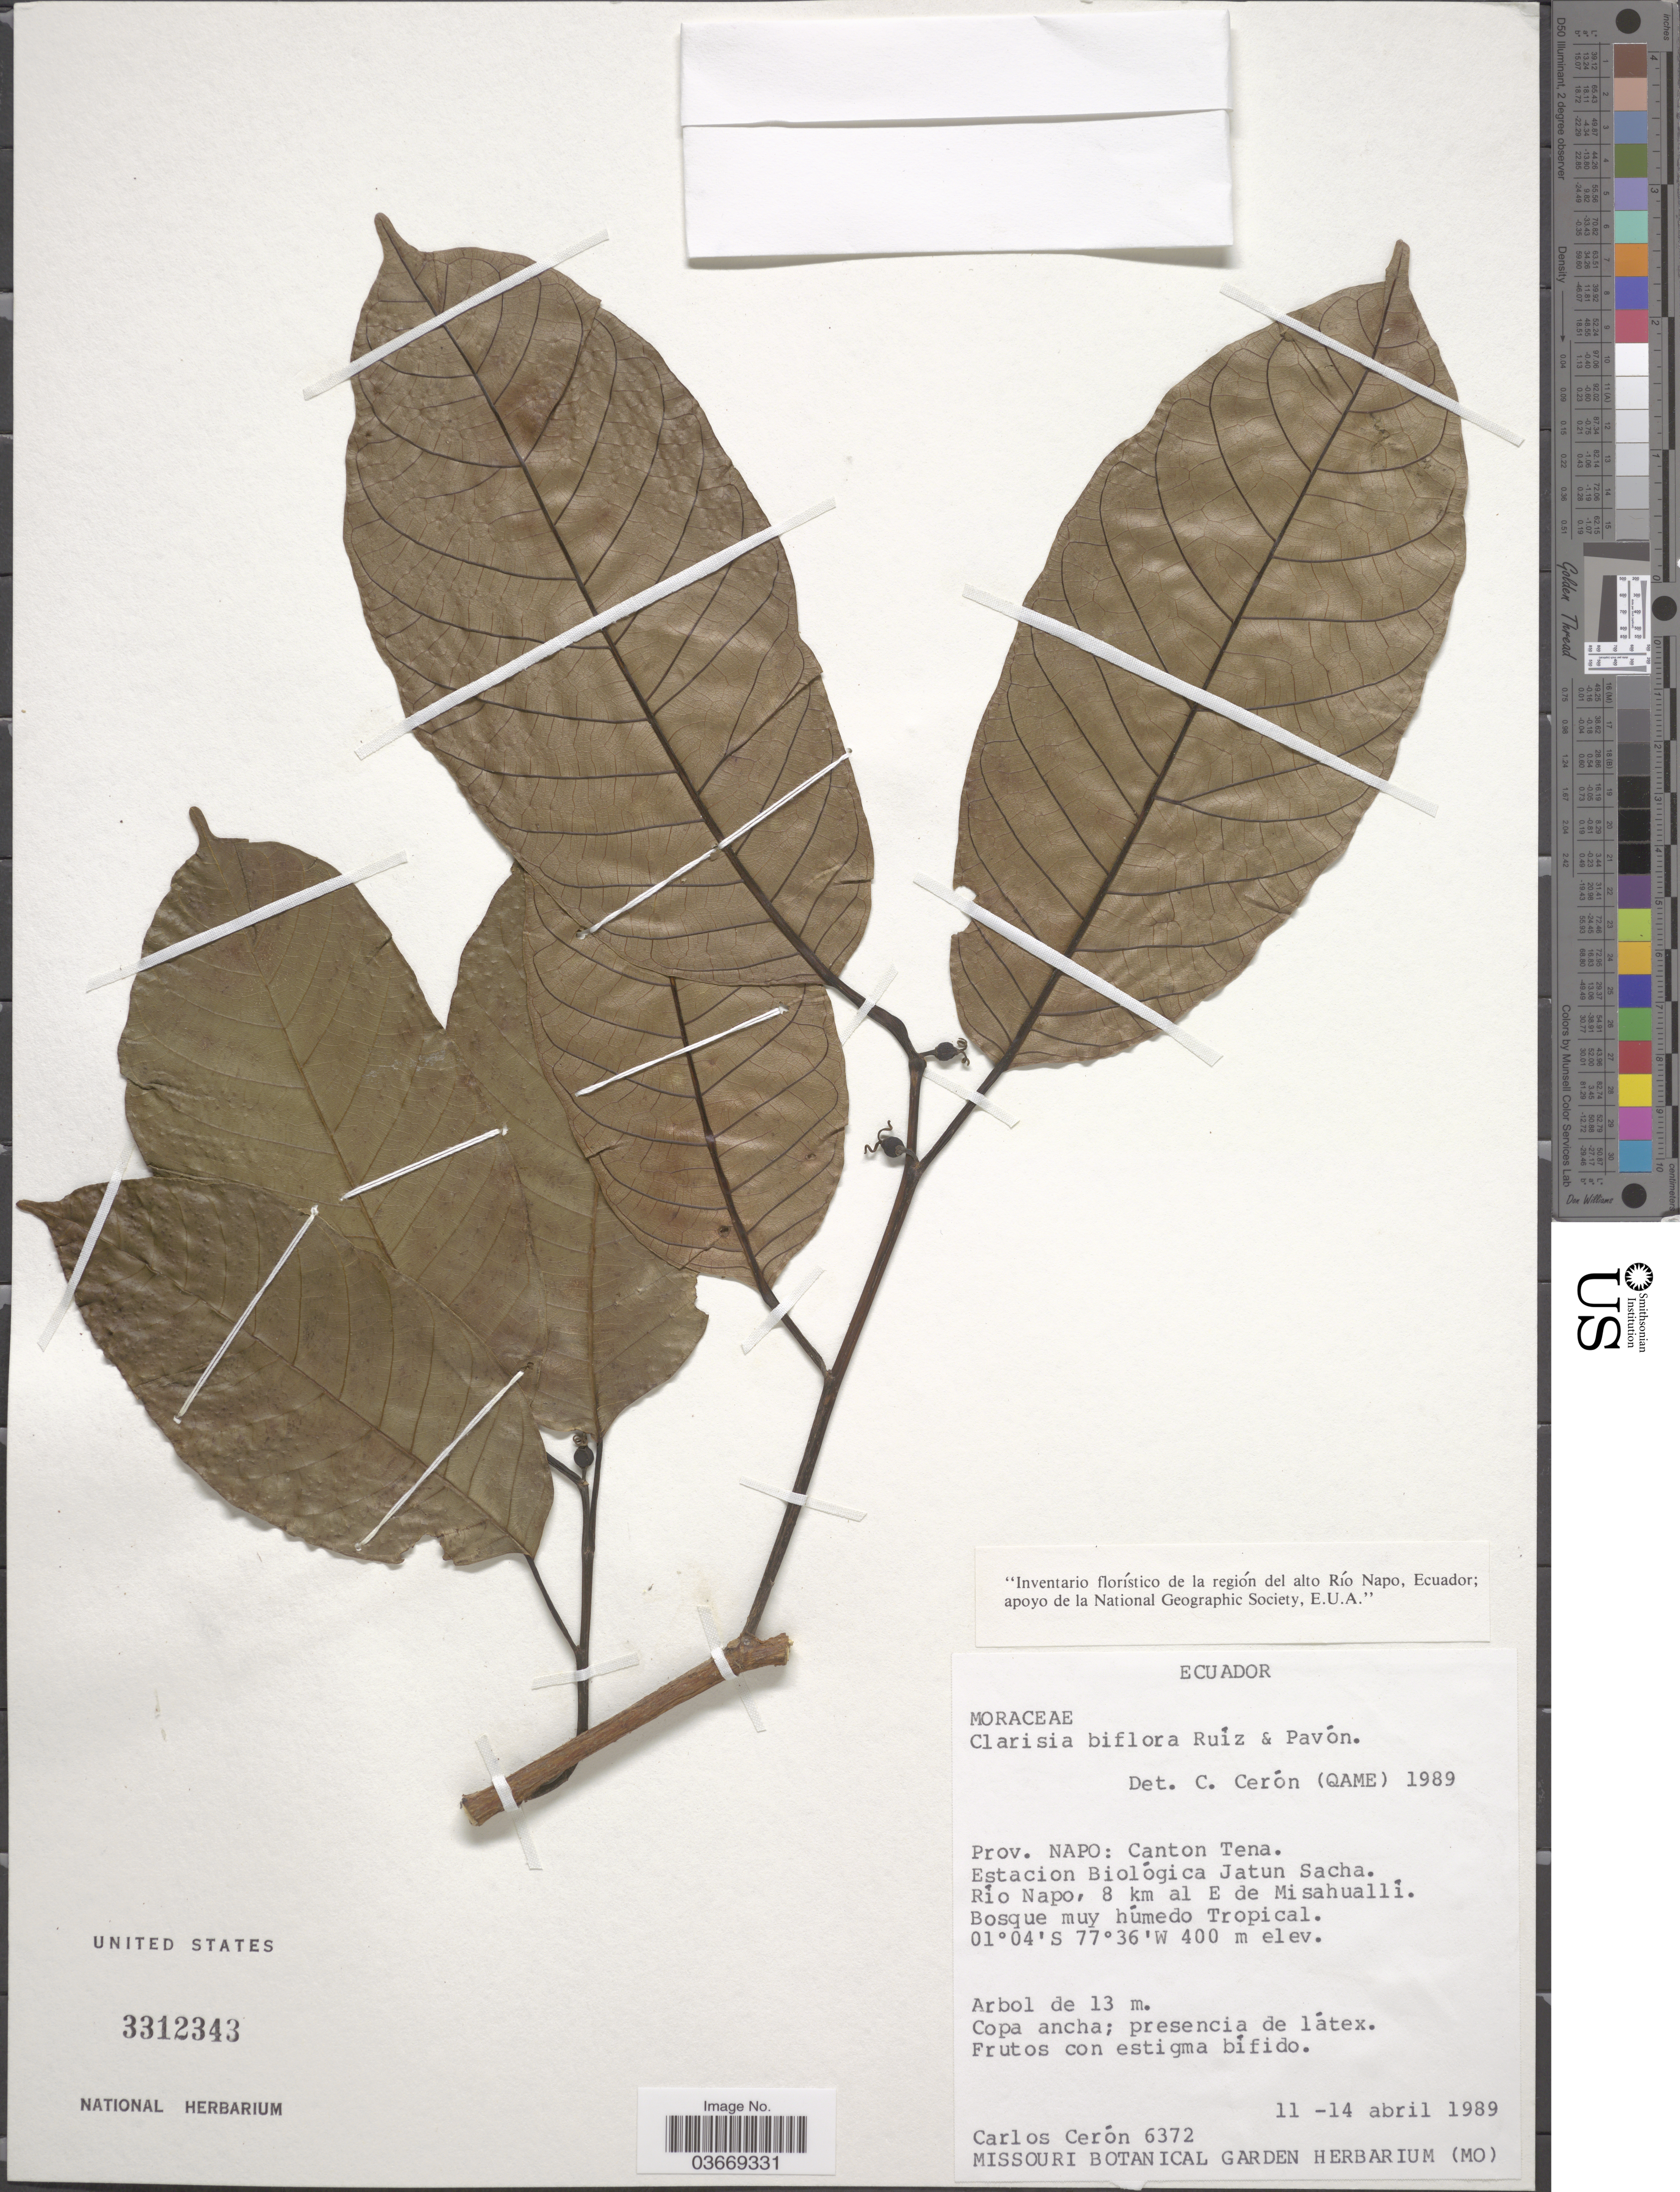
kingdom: Plantae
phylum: Tracheophyta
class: Magnoliopsida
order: Rosales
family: Moraceae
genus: Clarisia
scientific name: Clarisia biflora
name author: Ruiz & Pav.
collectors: C. E. Cerón M.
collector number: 6372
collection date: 1989-04-11/1989-04-14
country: Ecuador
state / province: Napo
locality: Canton Tena. Estacion Biológica Jatun Sacha. Río Napo, 8 km al E de Misahuallí. Bosque muy húmedo Tropical.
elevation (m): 400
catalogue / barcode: US 3312343